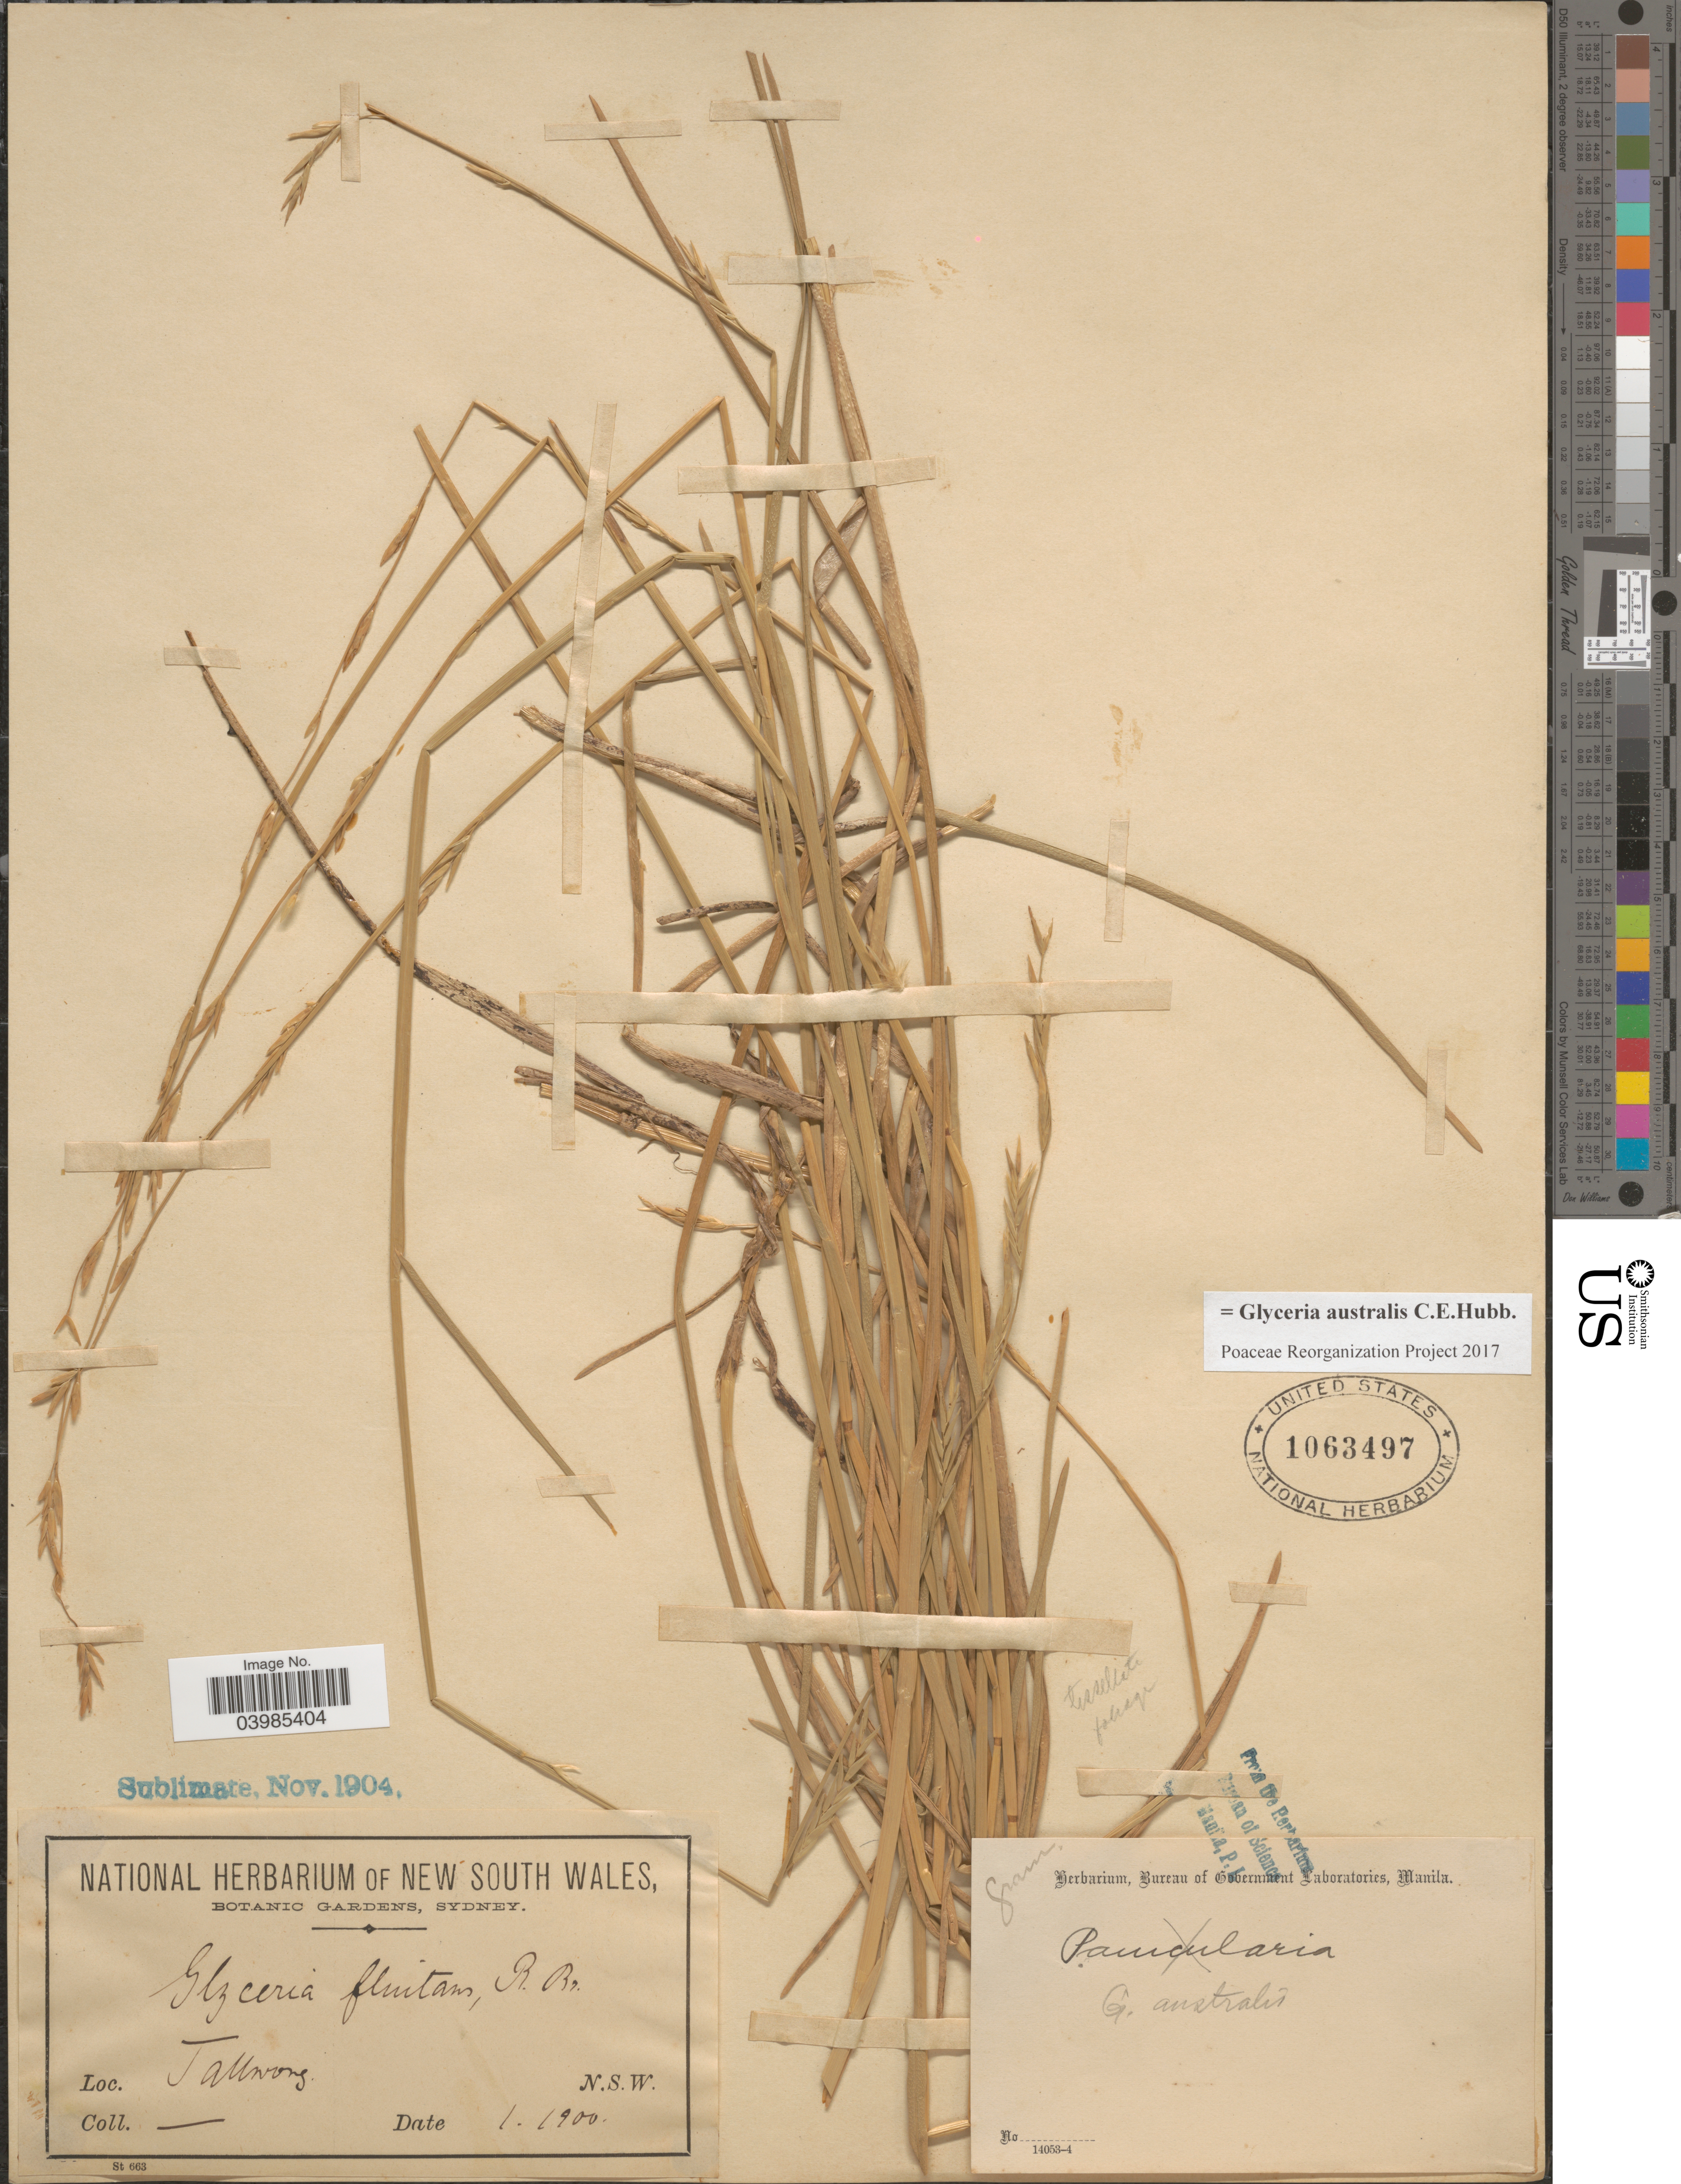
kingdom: Plantae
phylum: Tracheophyta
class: Liliopsida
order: Poales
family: Poaceae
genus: Glyceria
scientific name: Glyceria australis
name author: C.E. Hubb.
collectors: ex herb. of New South Wales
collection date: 1900-01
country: Australia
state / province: New South Wales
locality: Tallwong.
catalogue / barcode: US 1063497